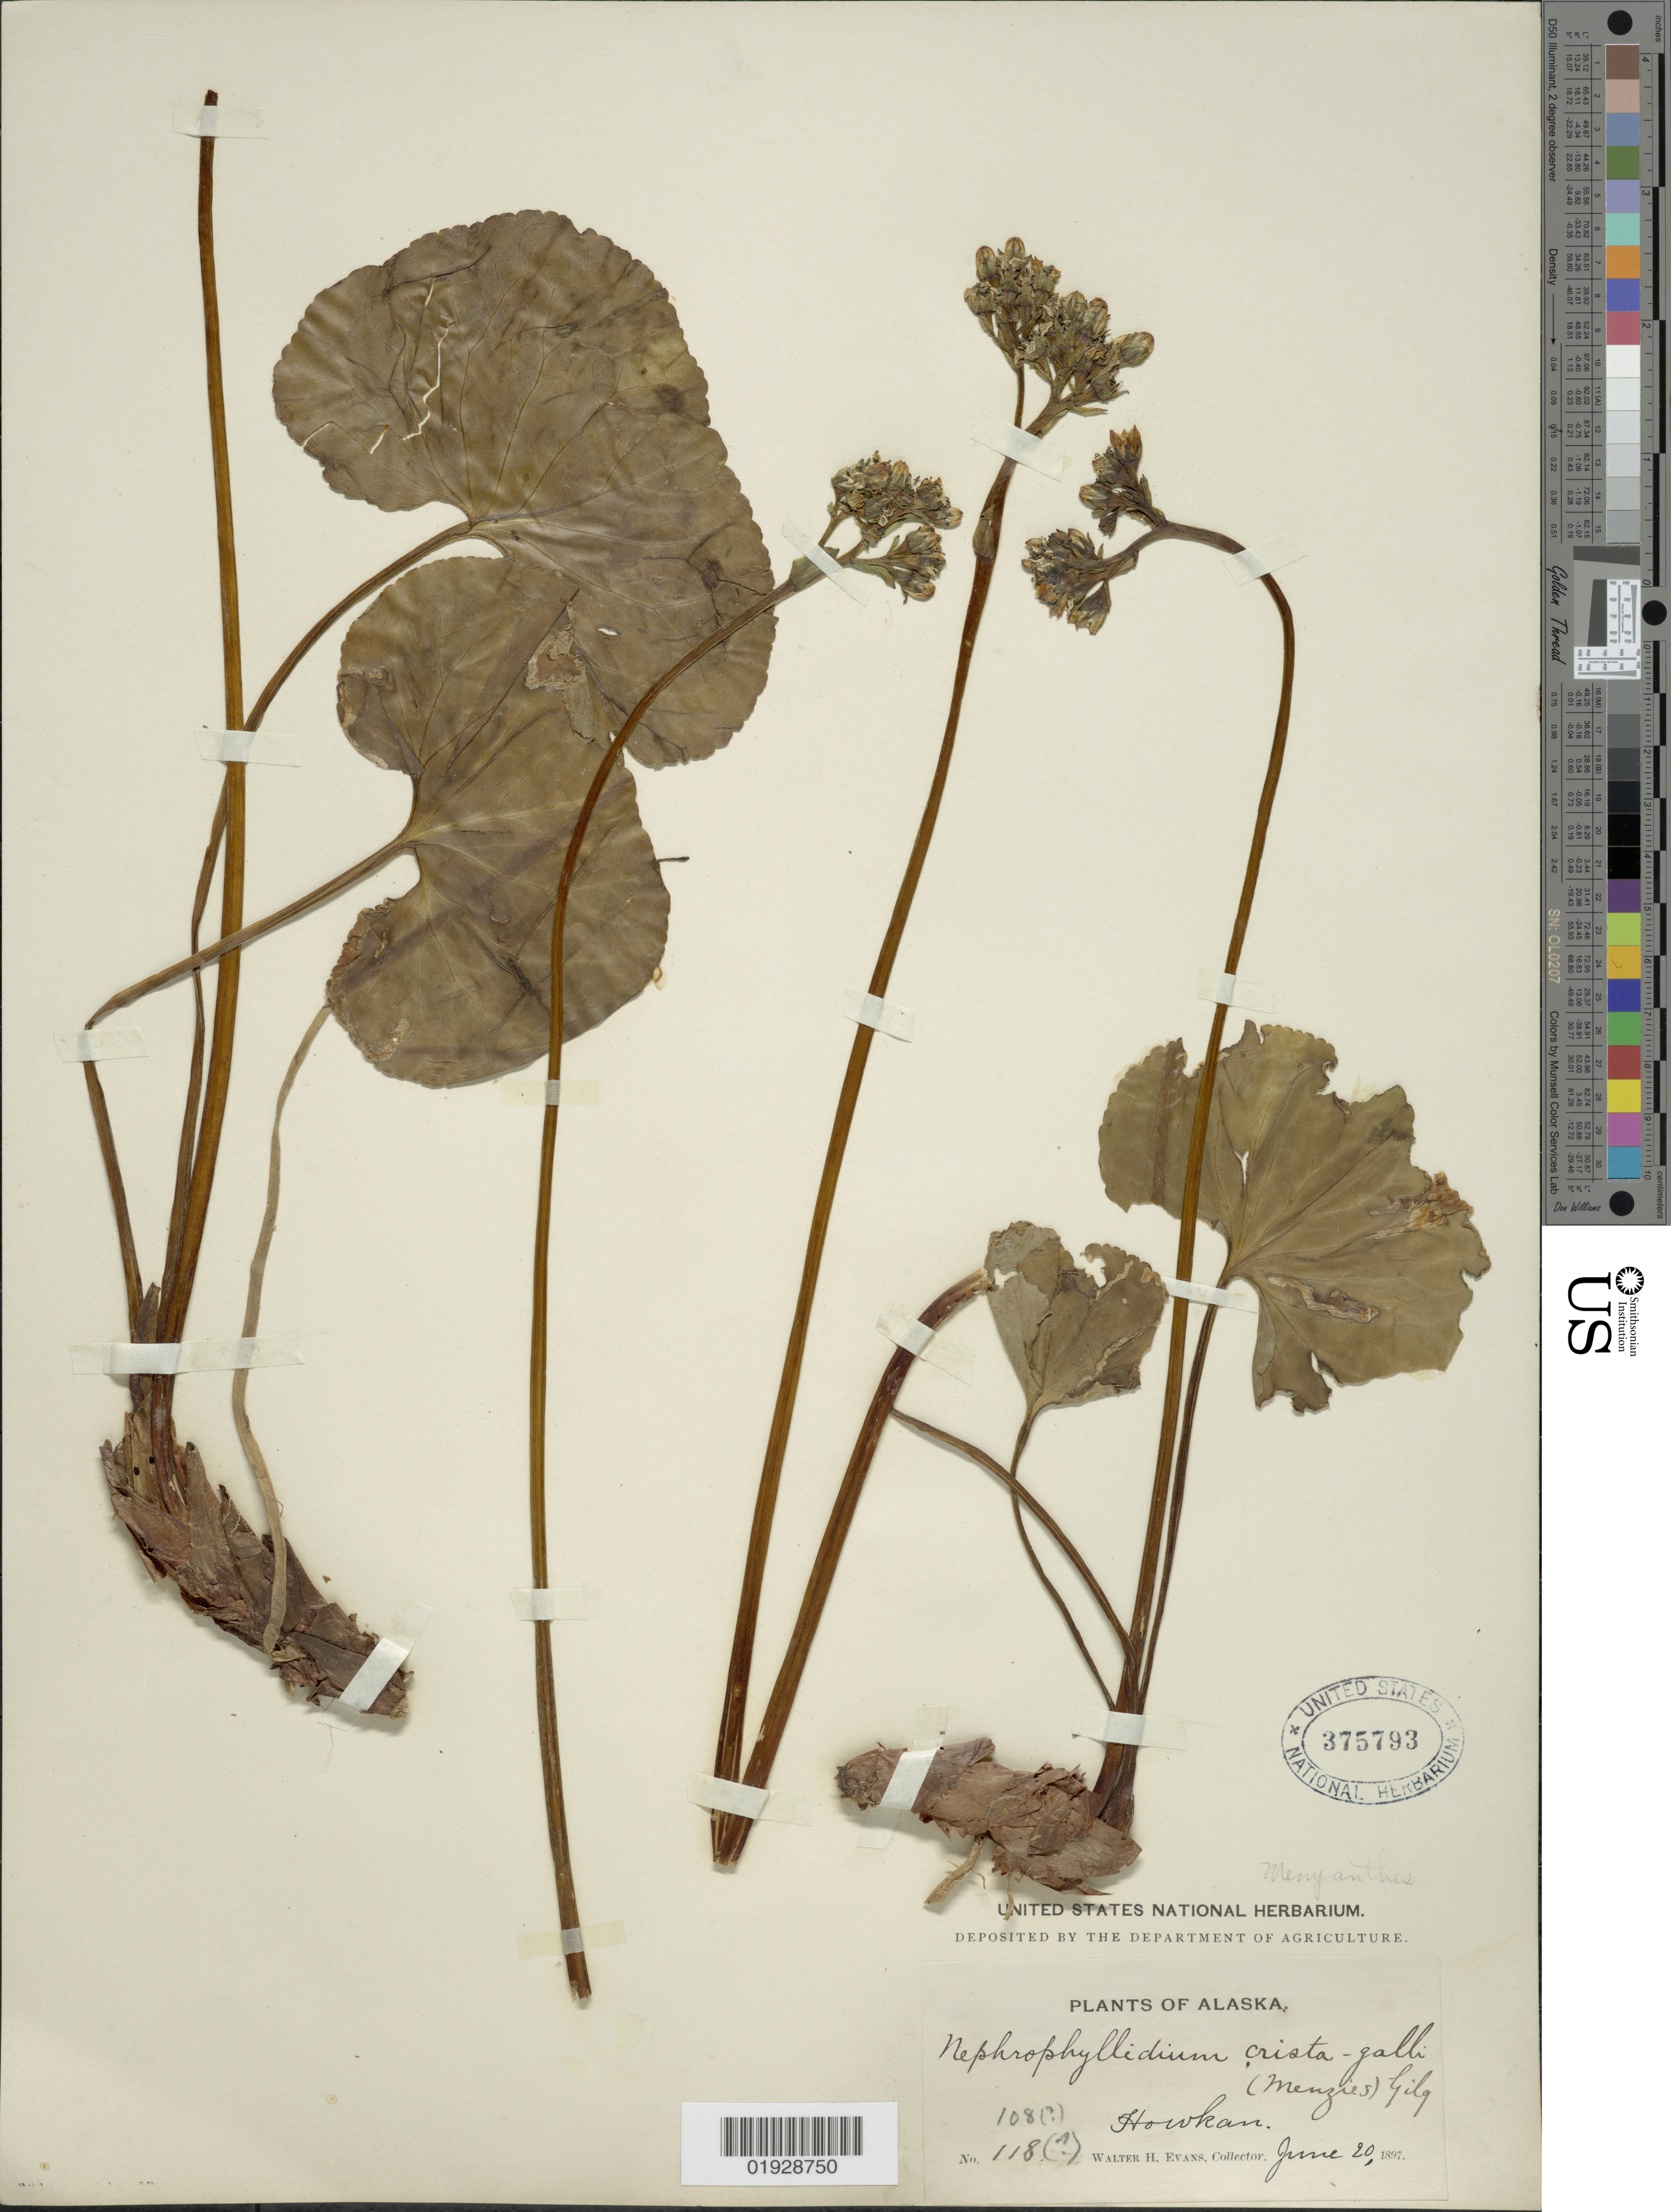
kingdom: Plantae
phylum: Tracheophyta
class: Magnoliopsida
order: Asterales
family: Menyanthaceae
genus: Nephrophyllidium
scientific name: Nephrophyllidium crista-galli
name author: (Menzies ex Hook.) Gilg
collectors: W. H. Evans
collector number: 118 (?)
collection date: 1897-06-20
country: United States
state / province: Alaska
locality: Howkan.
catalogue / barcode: US 375793